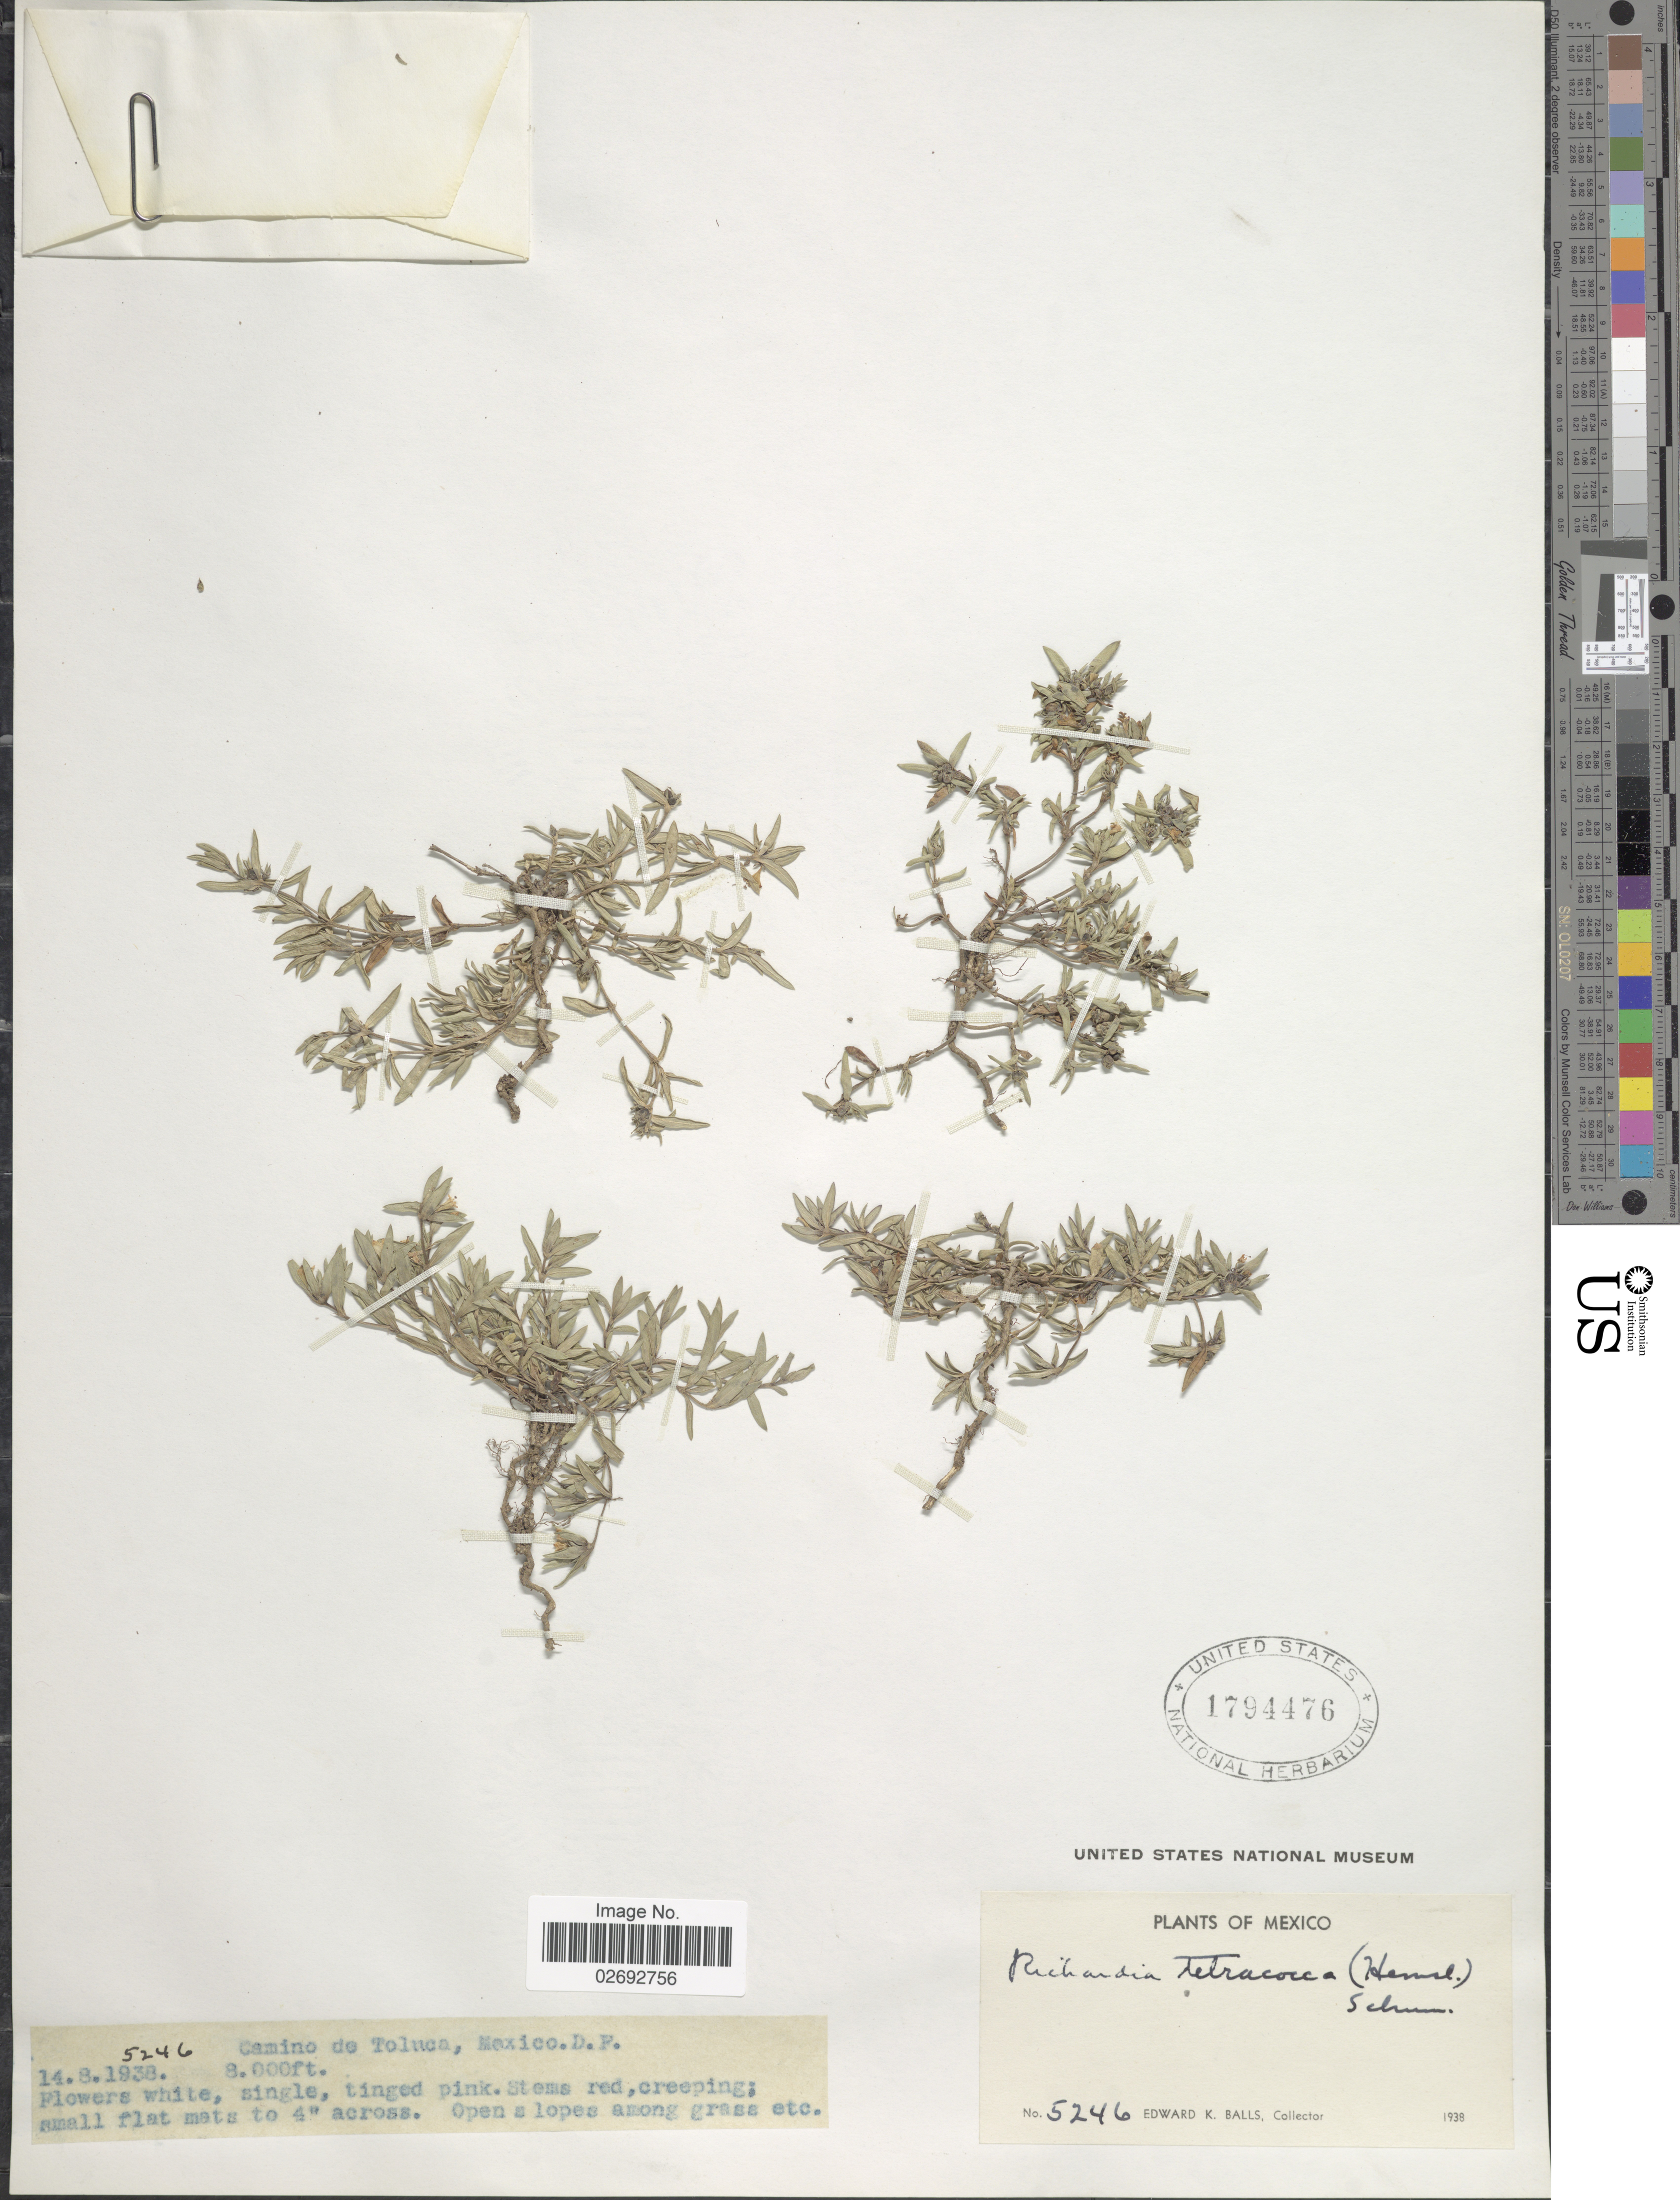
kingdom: Plantae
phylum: Tracheophyta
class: Magnoliopsida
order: Gentianales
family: Rubiaceae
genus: Richardia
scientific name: Richardia tricocca subsp. tetracocca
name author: (M. Martens & Galeotti) W.H. Lewis & R.L. Oliv.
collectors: E. K. Balls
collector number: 5246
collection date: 1938-08-14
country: Mexico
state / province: Distrito Federal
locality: Camino de Toluca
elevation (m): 2438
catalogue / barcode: US 1794476